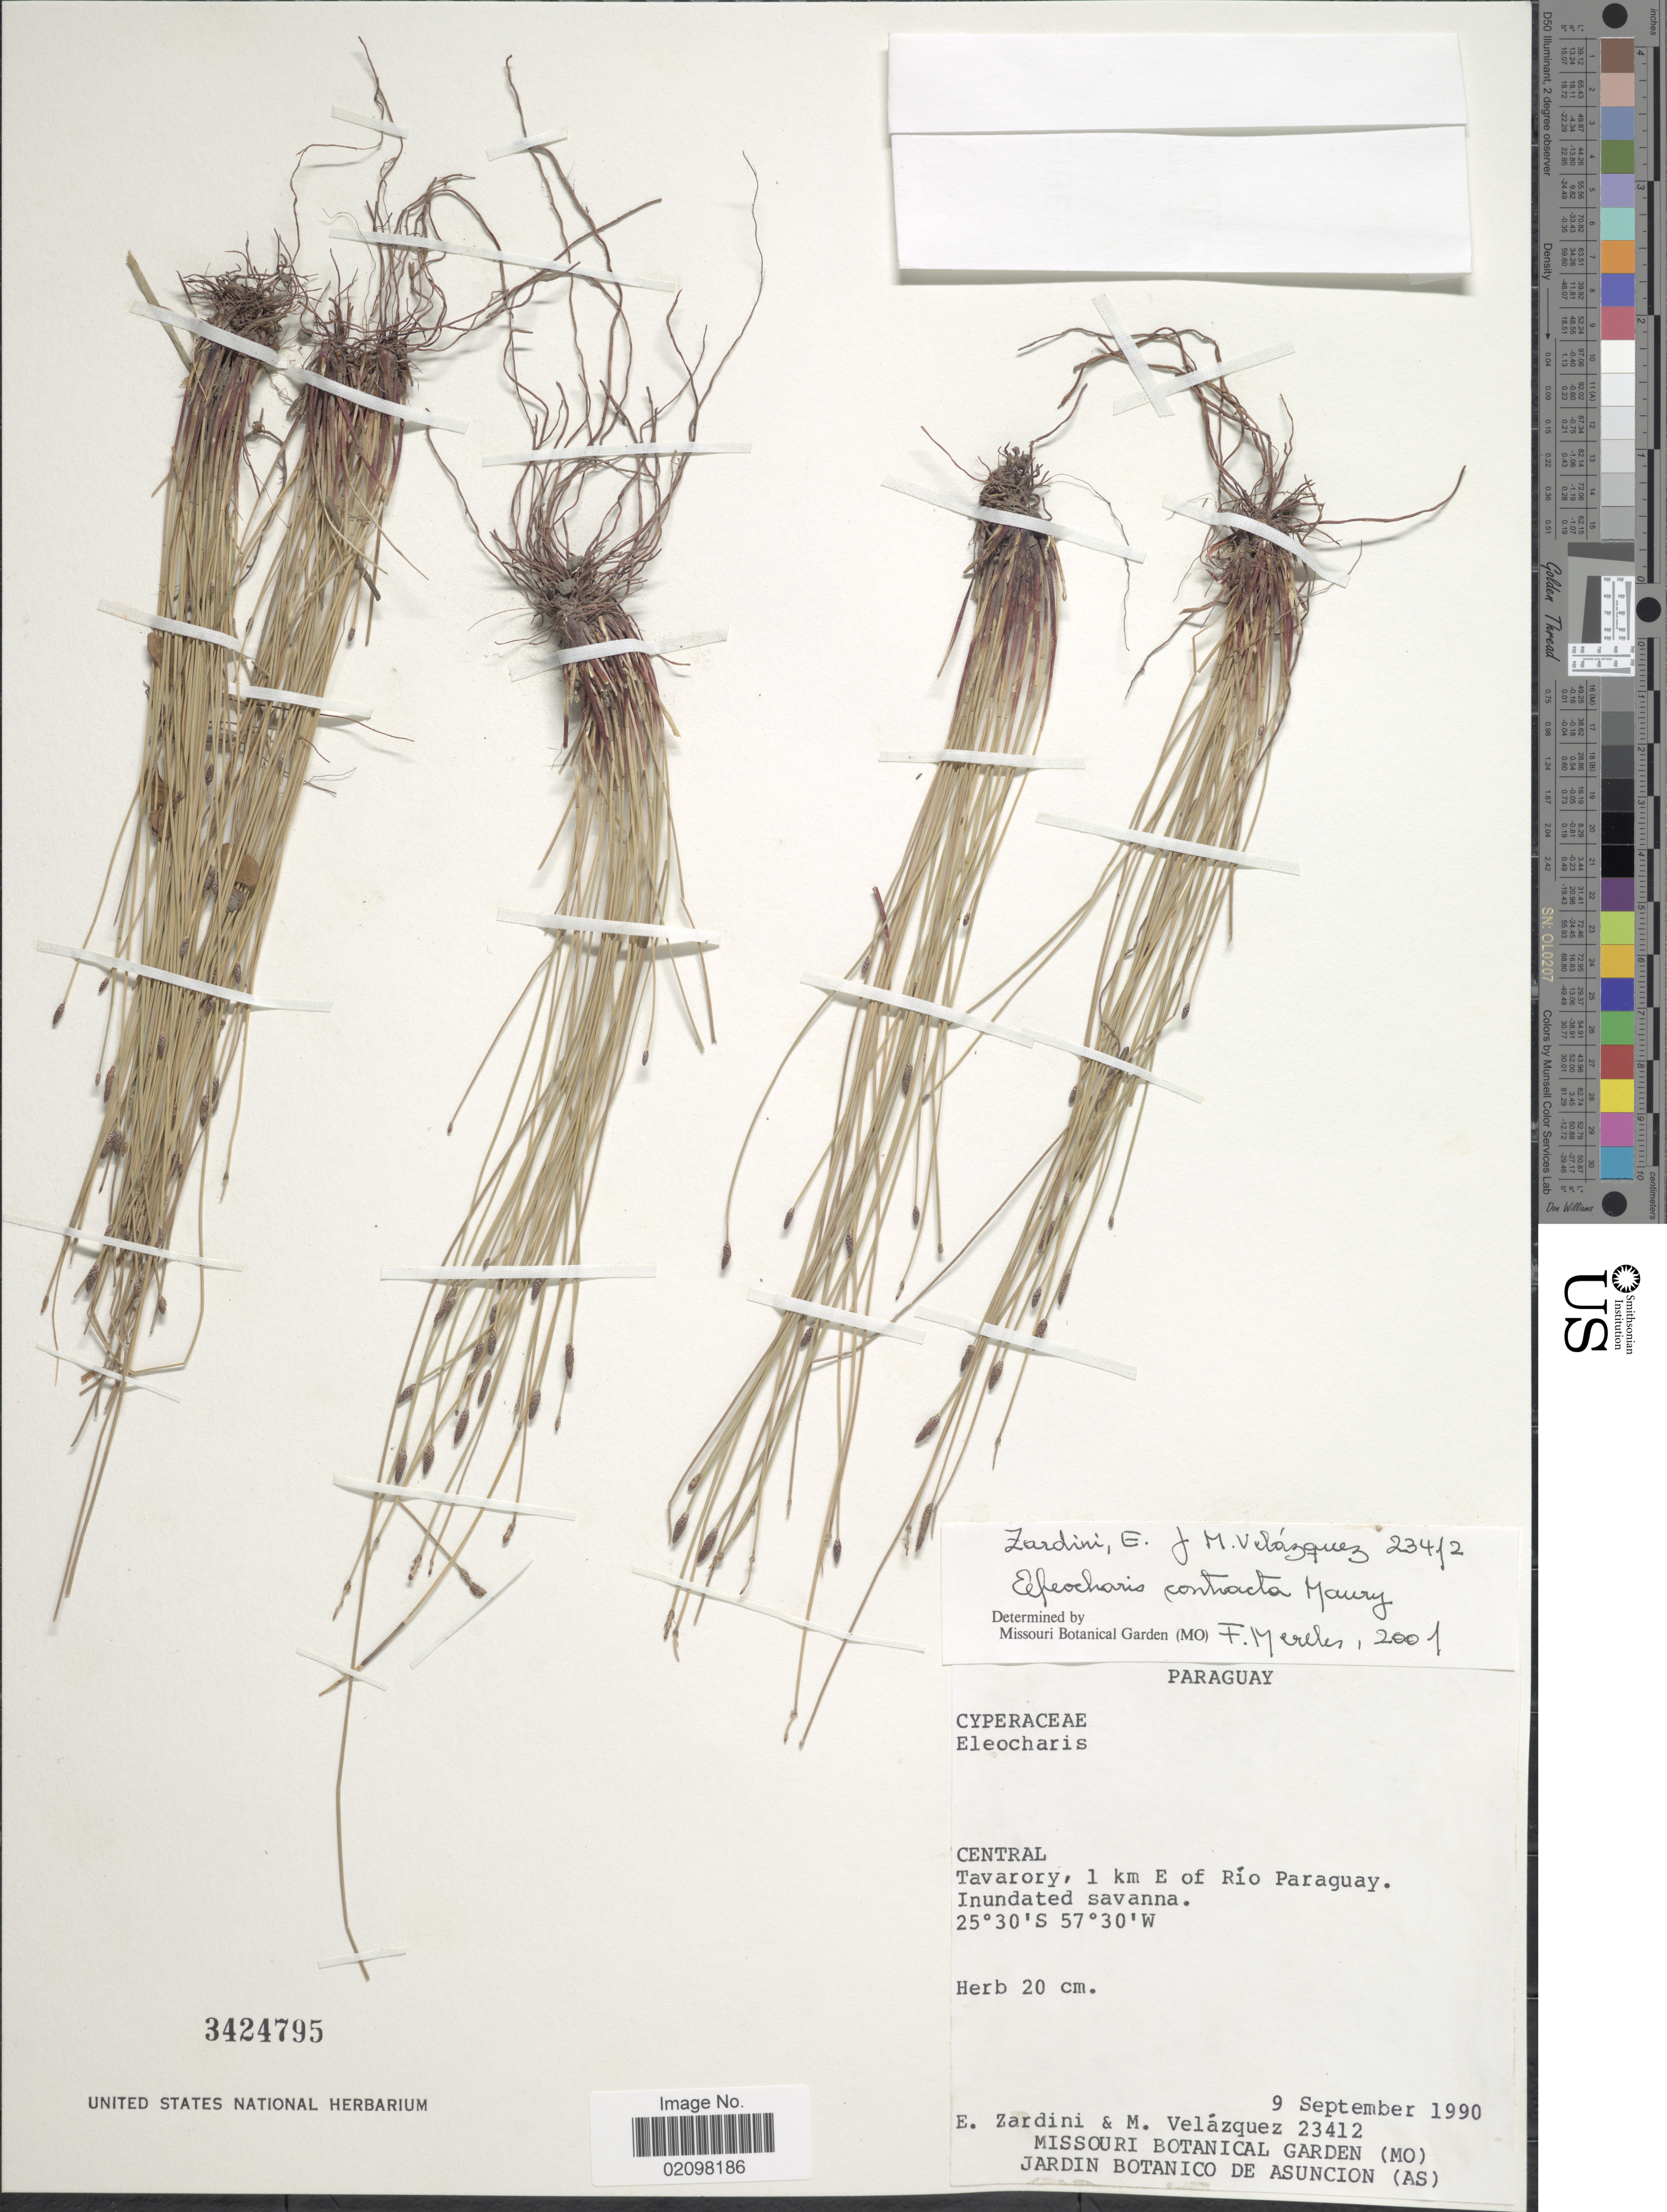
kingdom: Plantae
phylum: Tracheophyta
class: Liliopsida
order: Poales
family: Cyperaceae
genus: Eleocharis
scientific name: Eleocharis contracta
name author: Maury ex Micheli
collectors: E. M. Zardini & M. Velazquez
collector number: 23412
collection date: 1990-09-09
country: Paraguay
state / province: Central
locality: Tavarory, 1 km E of Río Paraguay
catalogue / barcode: US 3424795